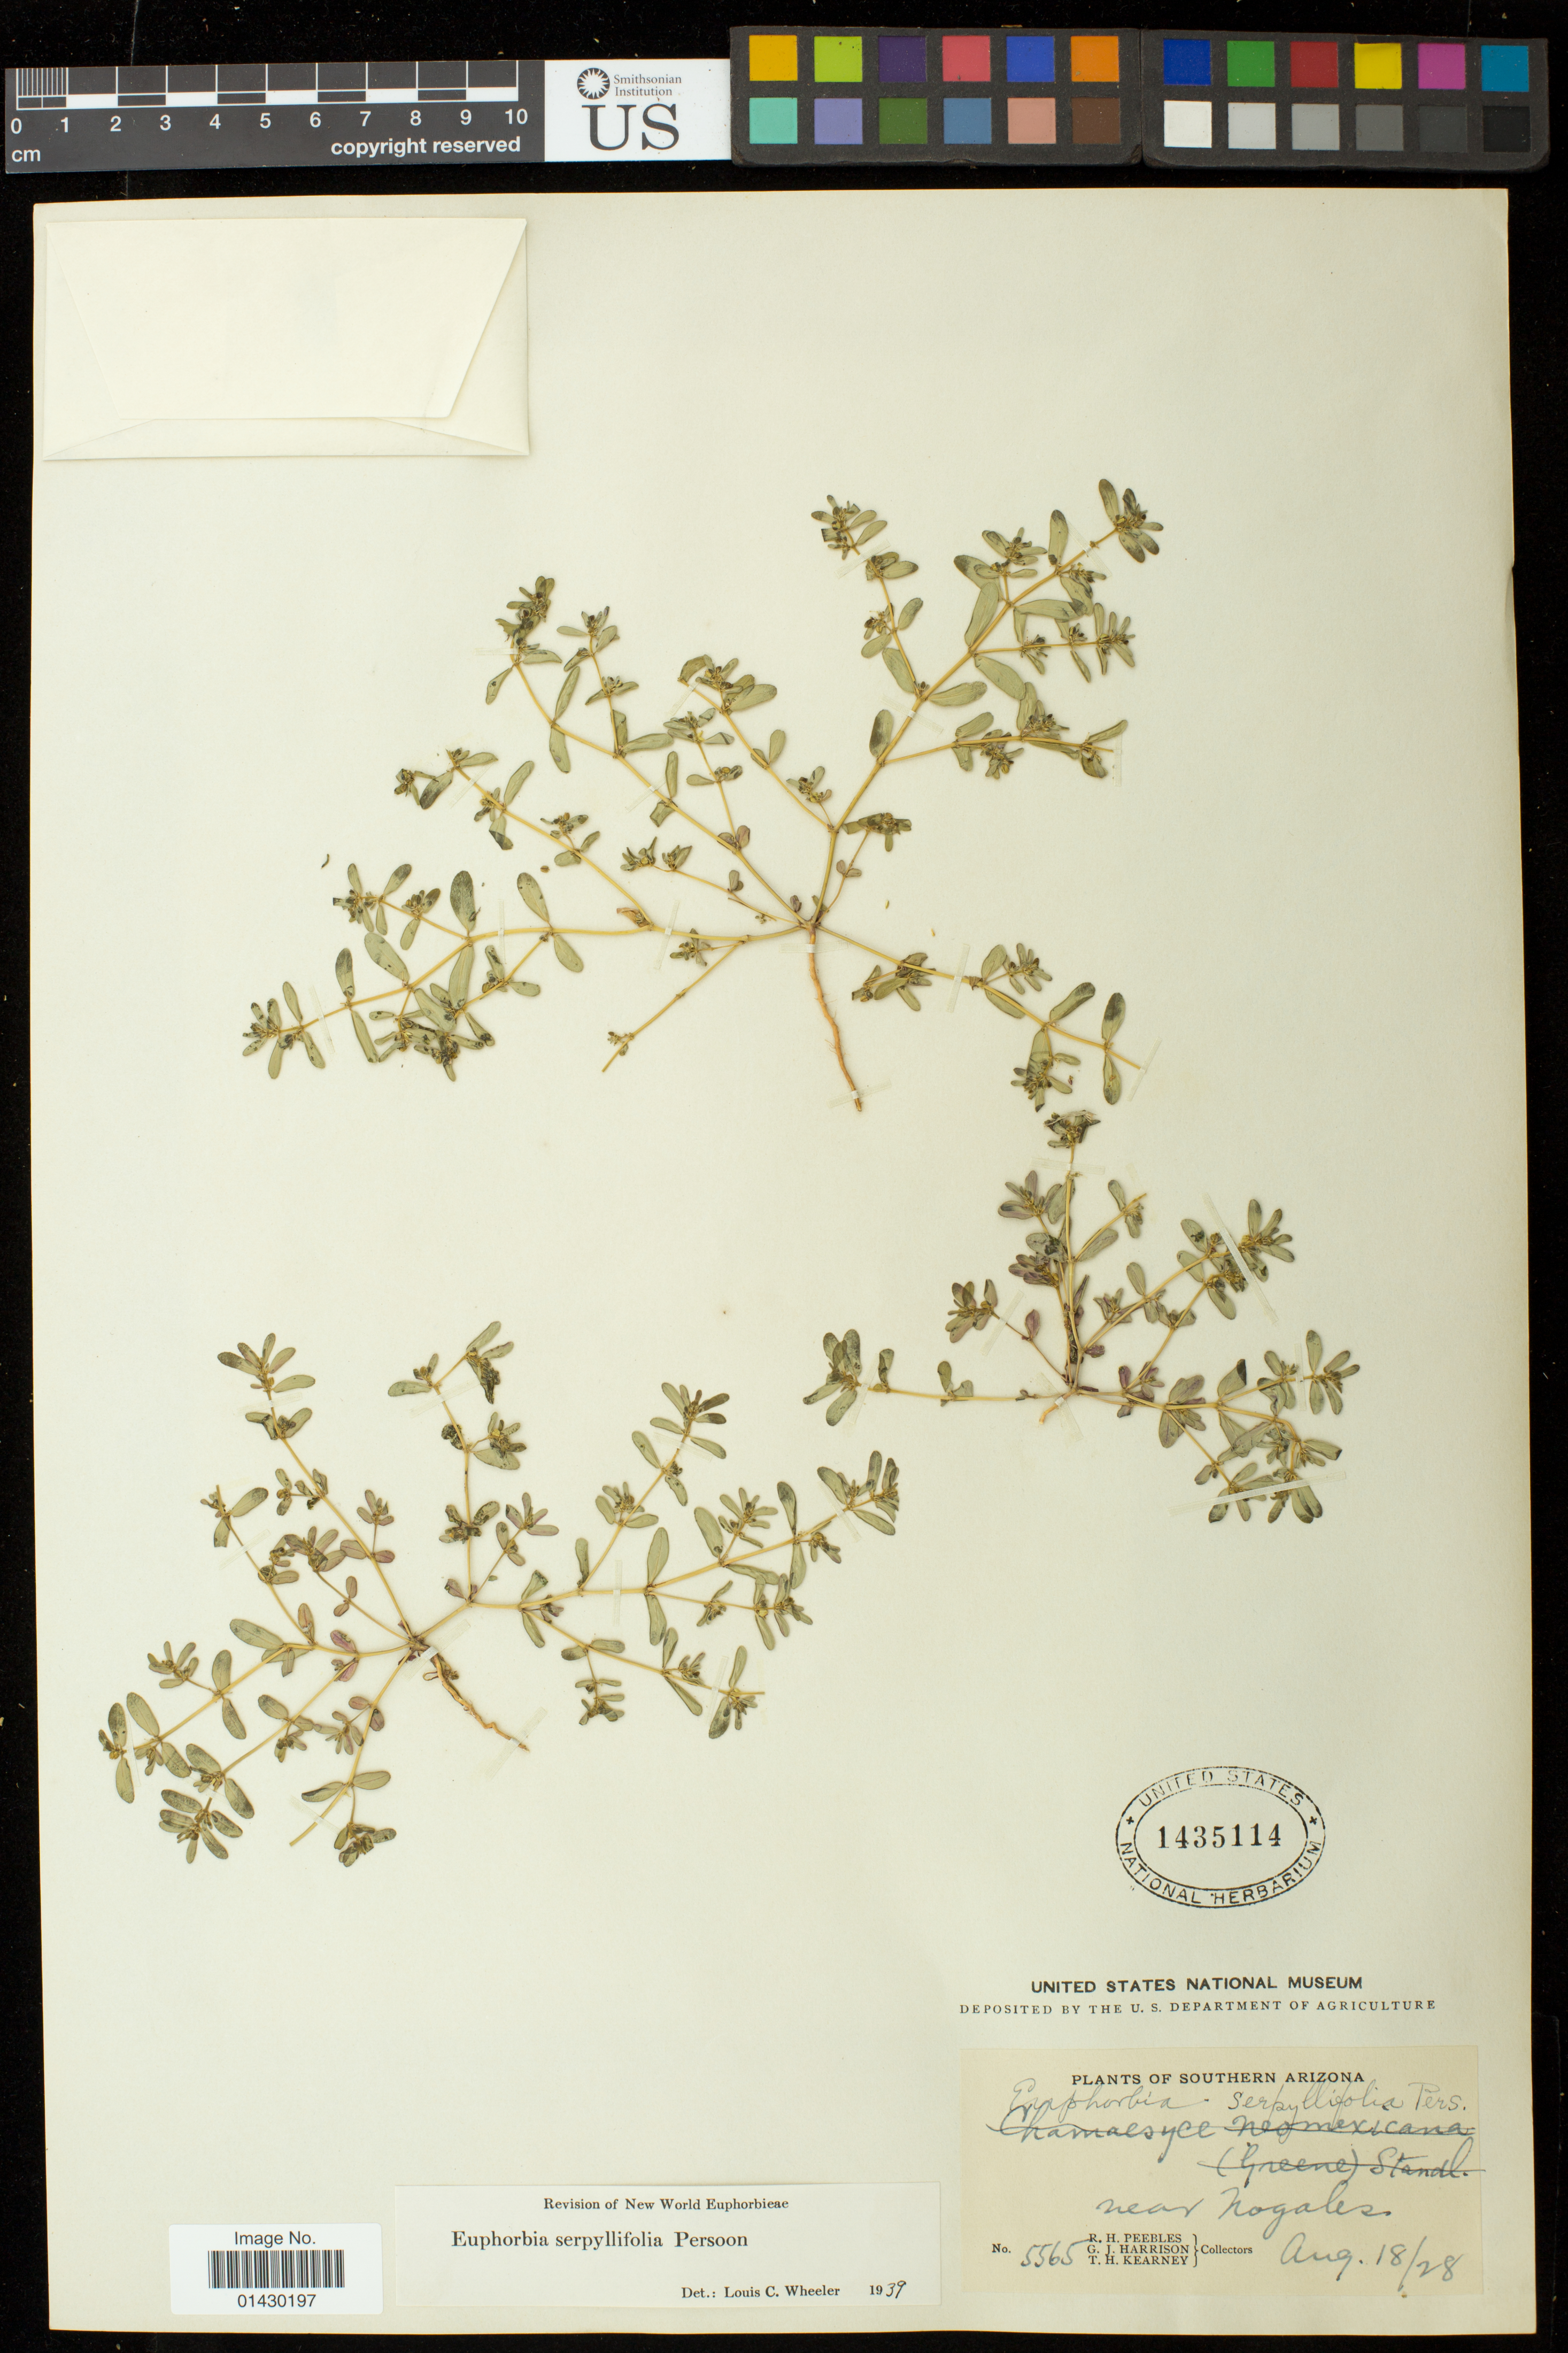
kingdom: Plantae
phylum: Tracheophyta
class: Magnoliopsida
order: Malpighiales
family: Euphorbiaceae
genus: Euphorbia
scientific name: Euphorbia serpillifolia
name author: Pers.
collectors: R. H. Peebles, G. J. Harrison & T. H. Kearney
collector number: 5565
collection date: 1928-08-18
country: United States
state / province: Arizona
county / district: Santa Cruz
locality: Near Nogales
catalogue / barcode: US 1435114